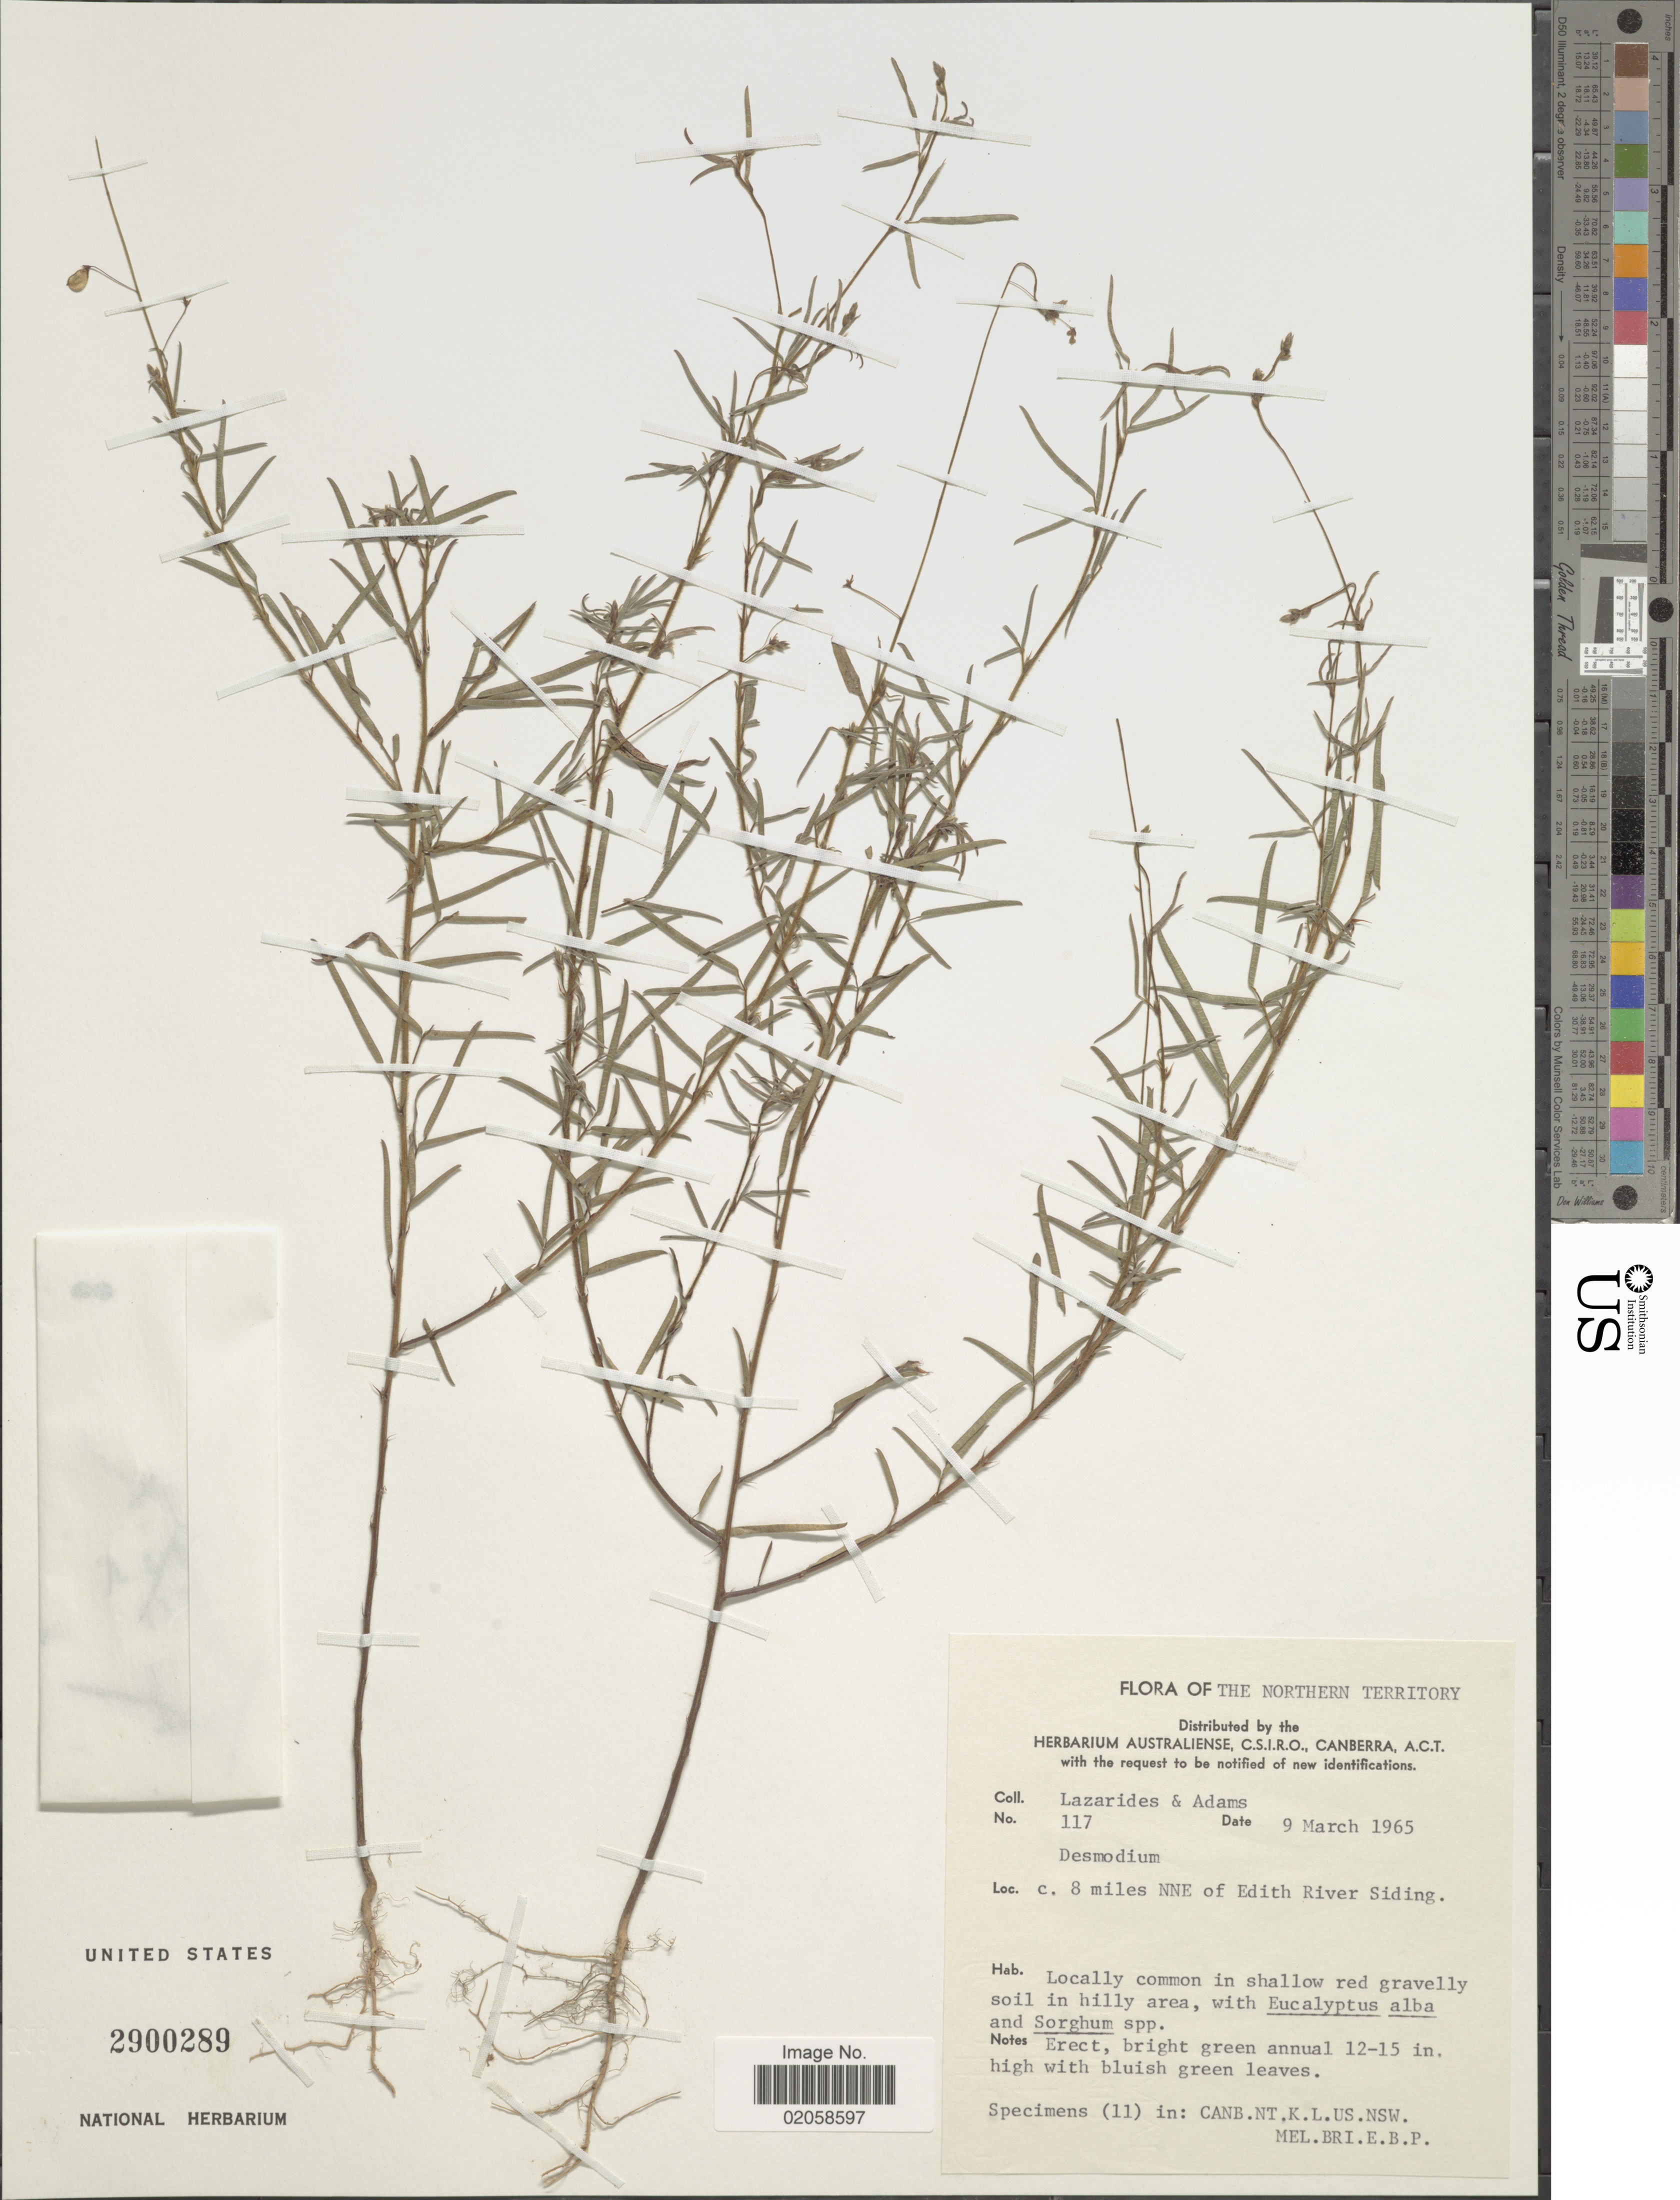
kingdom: Plantae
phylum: Tracheophyta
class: Magnoliopsida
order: Fabales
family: Fabaceae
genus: Grona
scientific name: Grona brownii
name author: (Schindl.) H. Ohashi & K. Ohashi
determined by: Barrett, R. L.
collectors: M. Lazarides & Adams, --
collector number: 117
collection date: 1965-03-09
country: Australia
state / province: Northern Territory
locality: C. 8 miles of NNE of Edith River Siding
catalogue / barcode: US 2900289